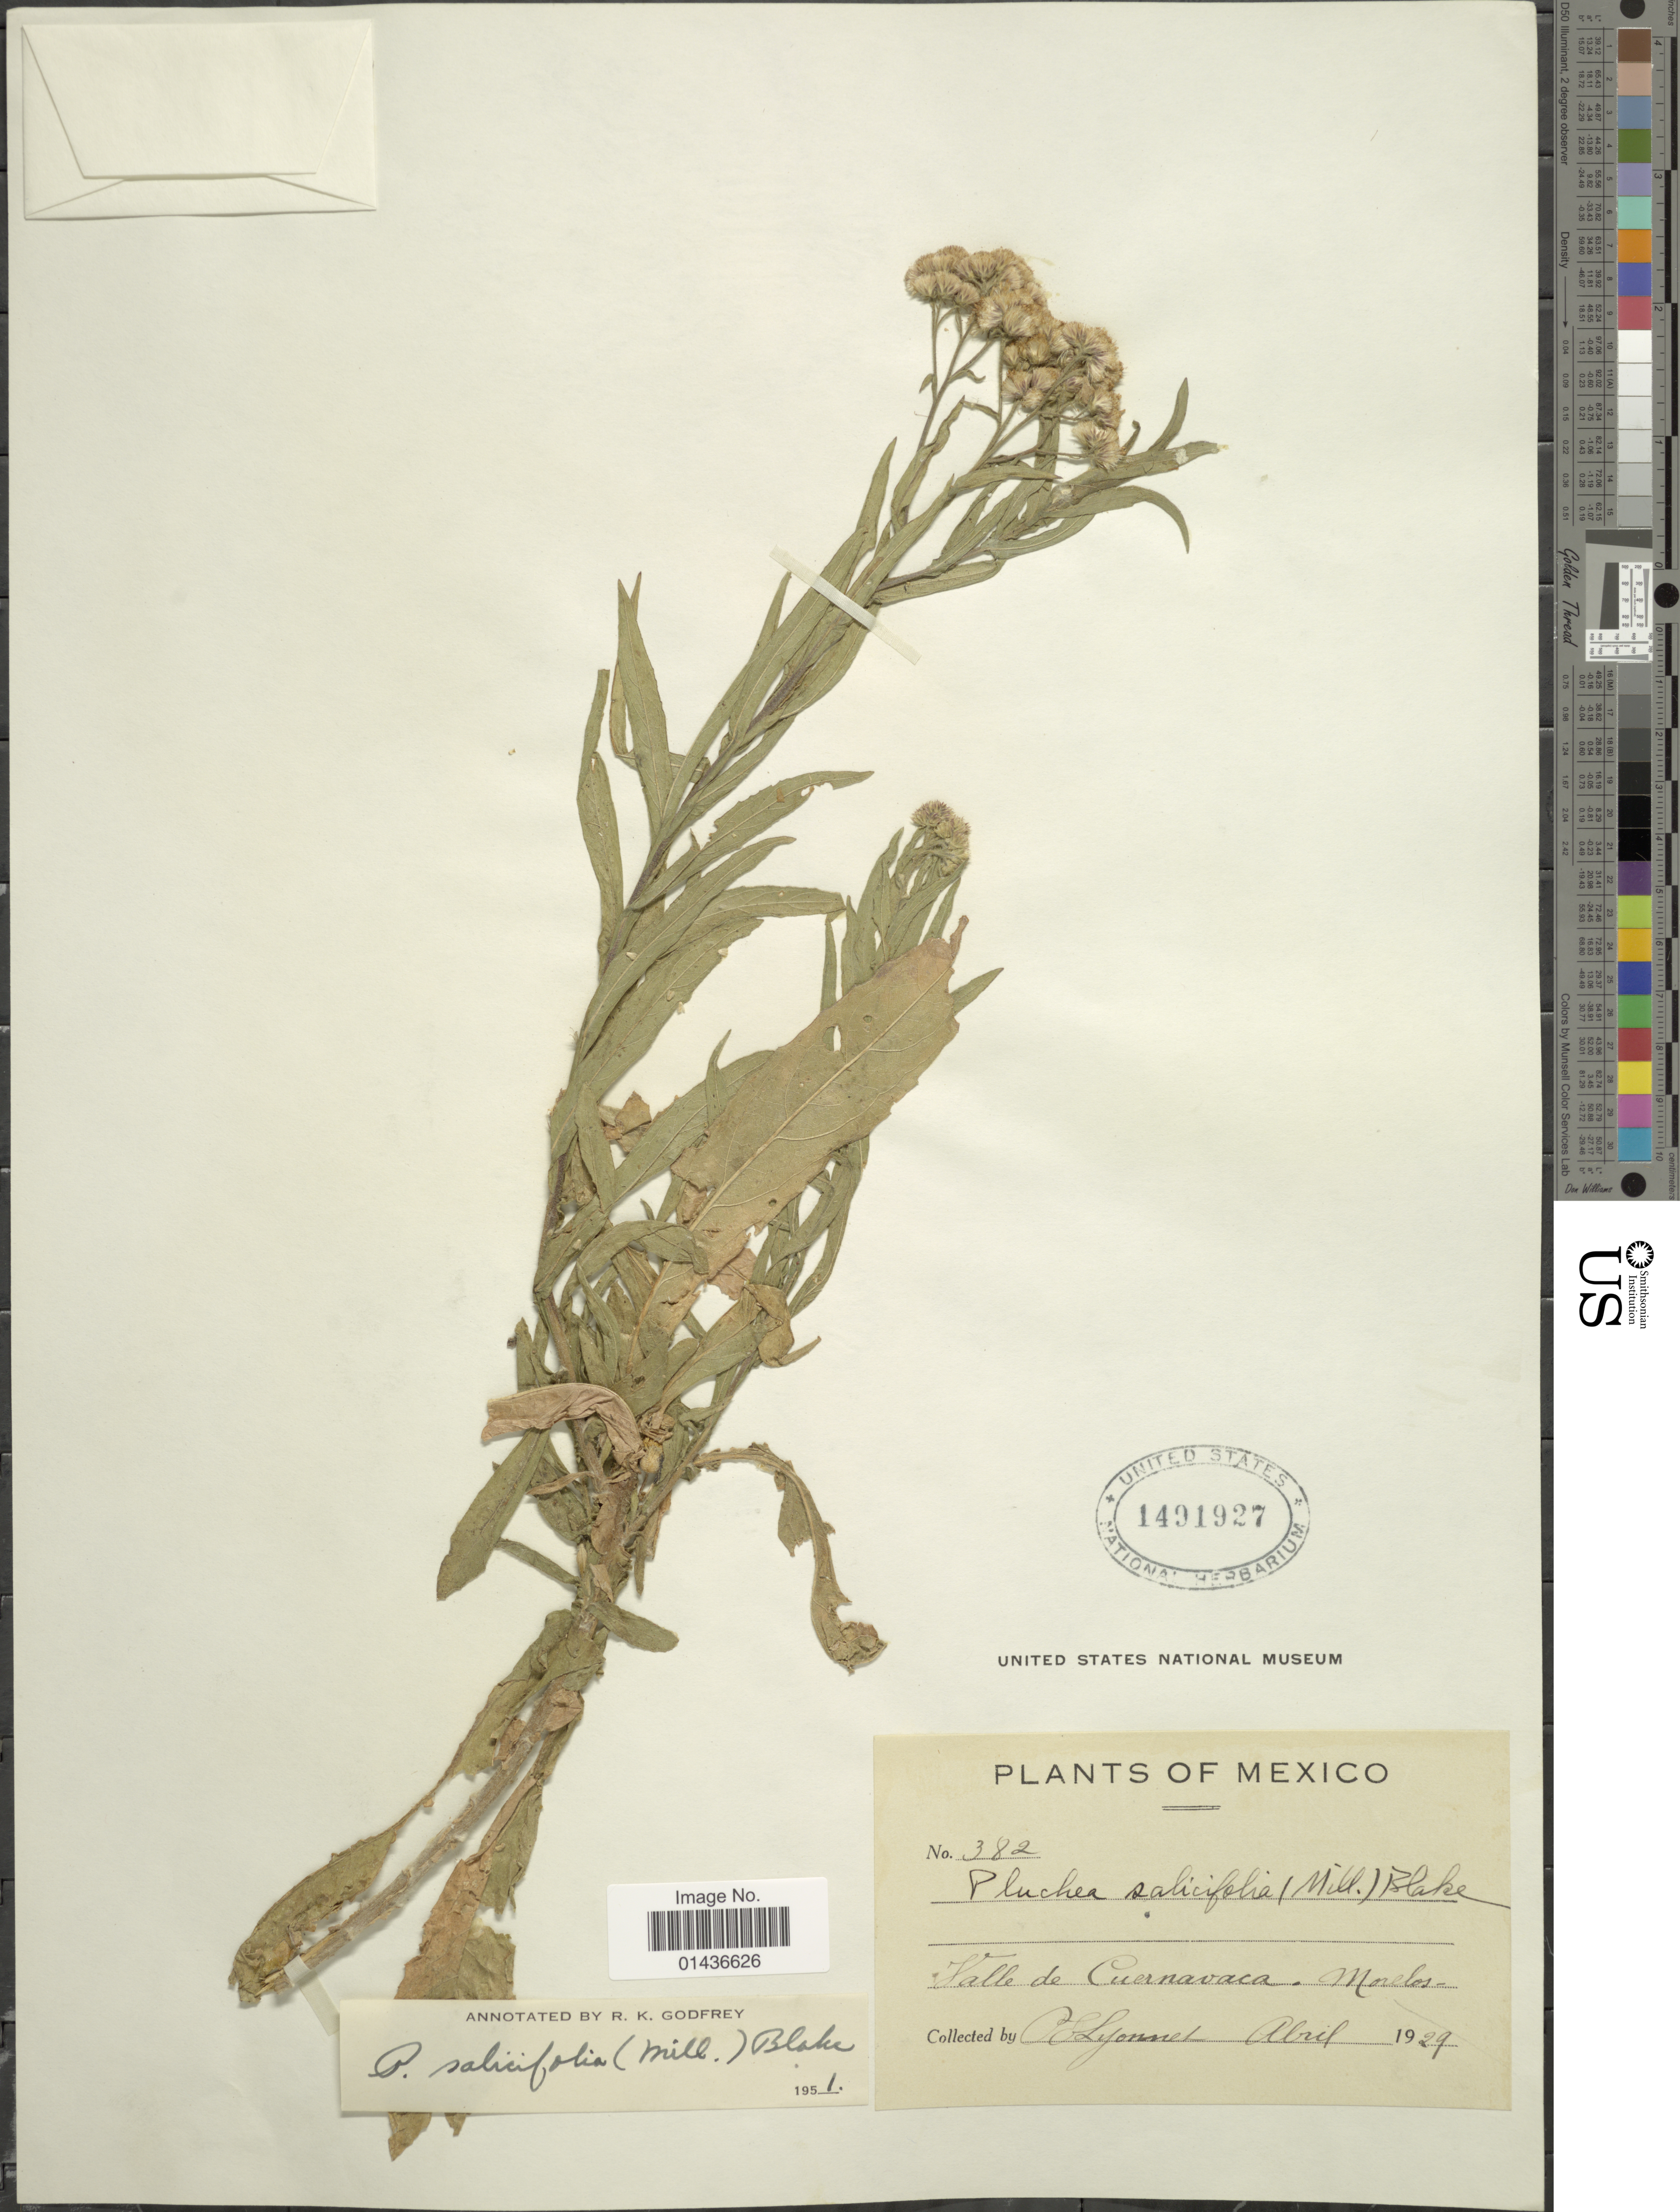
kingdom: Plantae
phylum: Tracheophyta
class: Magnoliopsida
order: Asterales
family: Asteraceae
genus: Pluchea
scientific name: Pluchea salicifolia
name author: (Mill.) S.F. Blake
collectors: P. Lyonnet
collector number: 382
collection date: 1929-04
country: Mexico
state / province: Morelos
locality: Valle de Cuernavaca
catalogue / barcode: US 1491927